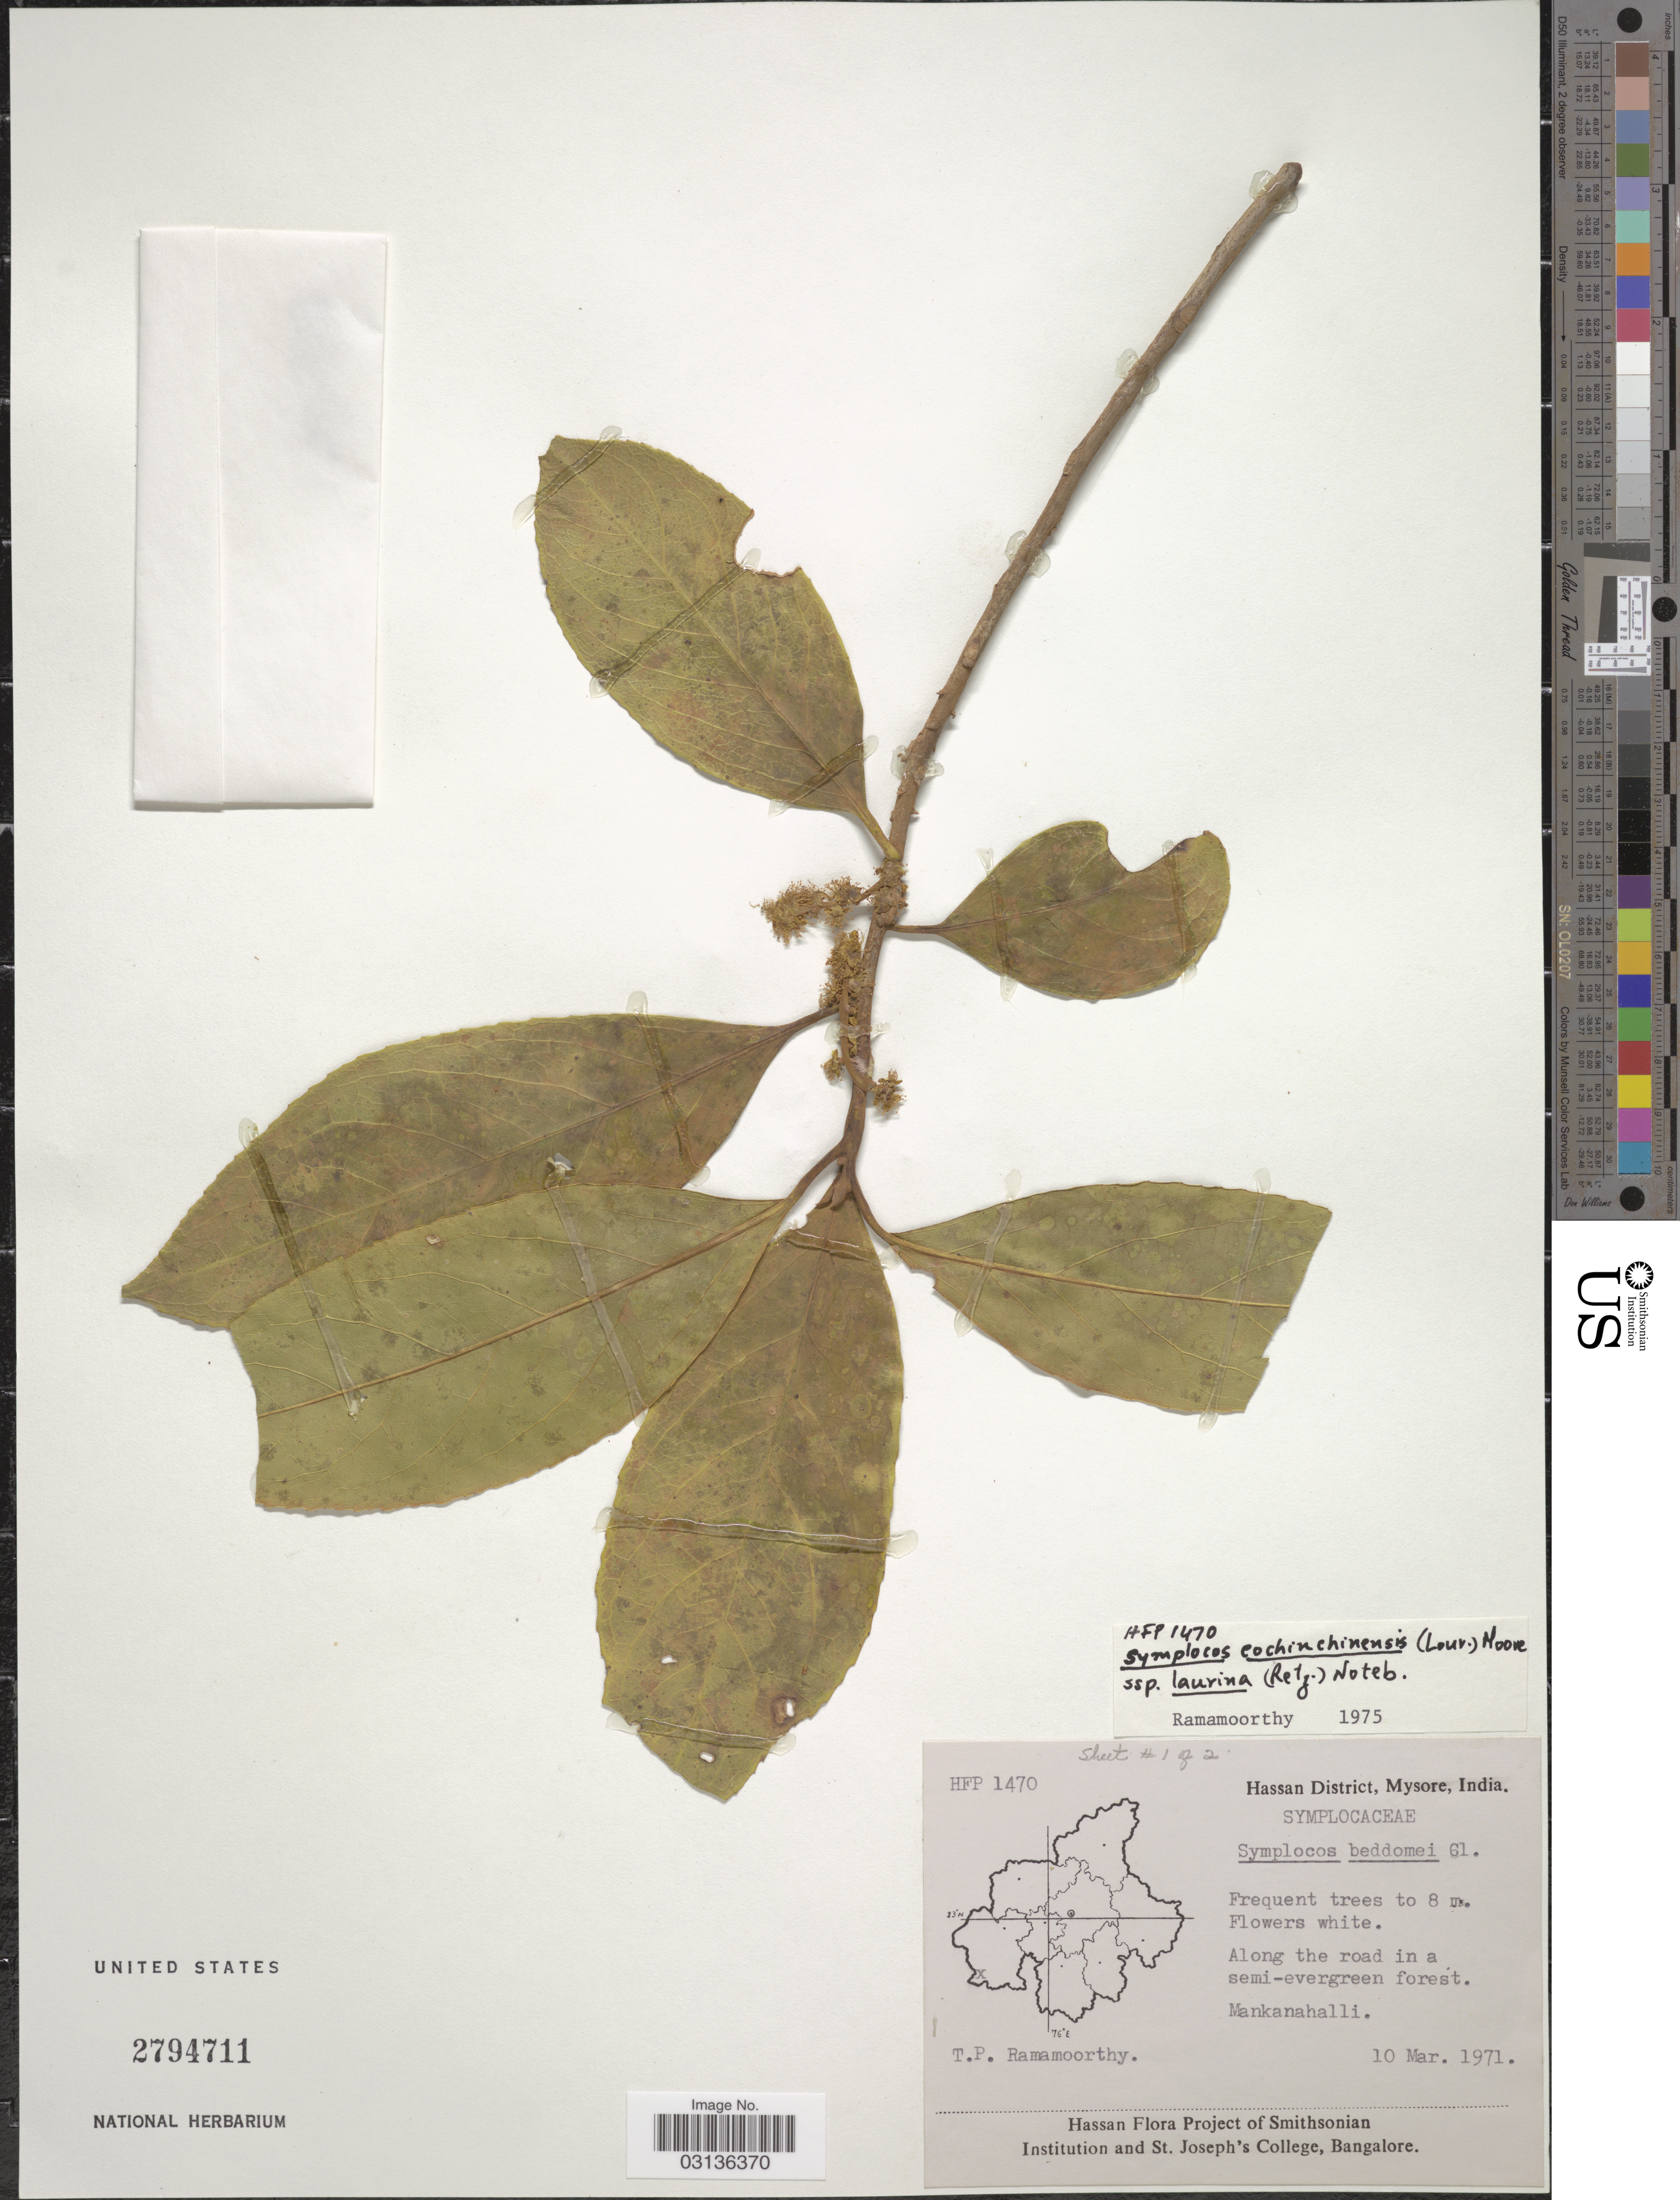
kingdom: Plantae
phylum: Tracheophyta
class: Magnoliopsida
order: Ericales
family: Symplocaceae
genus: Symplocos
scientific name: Symplocos cochinchinensis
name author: (Lour.) S. Moore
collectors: T. P. Ramamoorthy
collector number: HFP1470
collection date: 1971-03-10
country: India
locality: Hassan District, Mysore. Mankanahalli.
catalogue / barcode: US 2794711